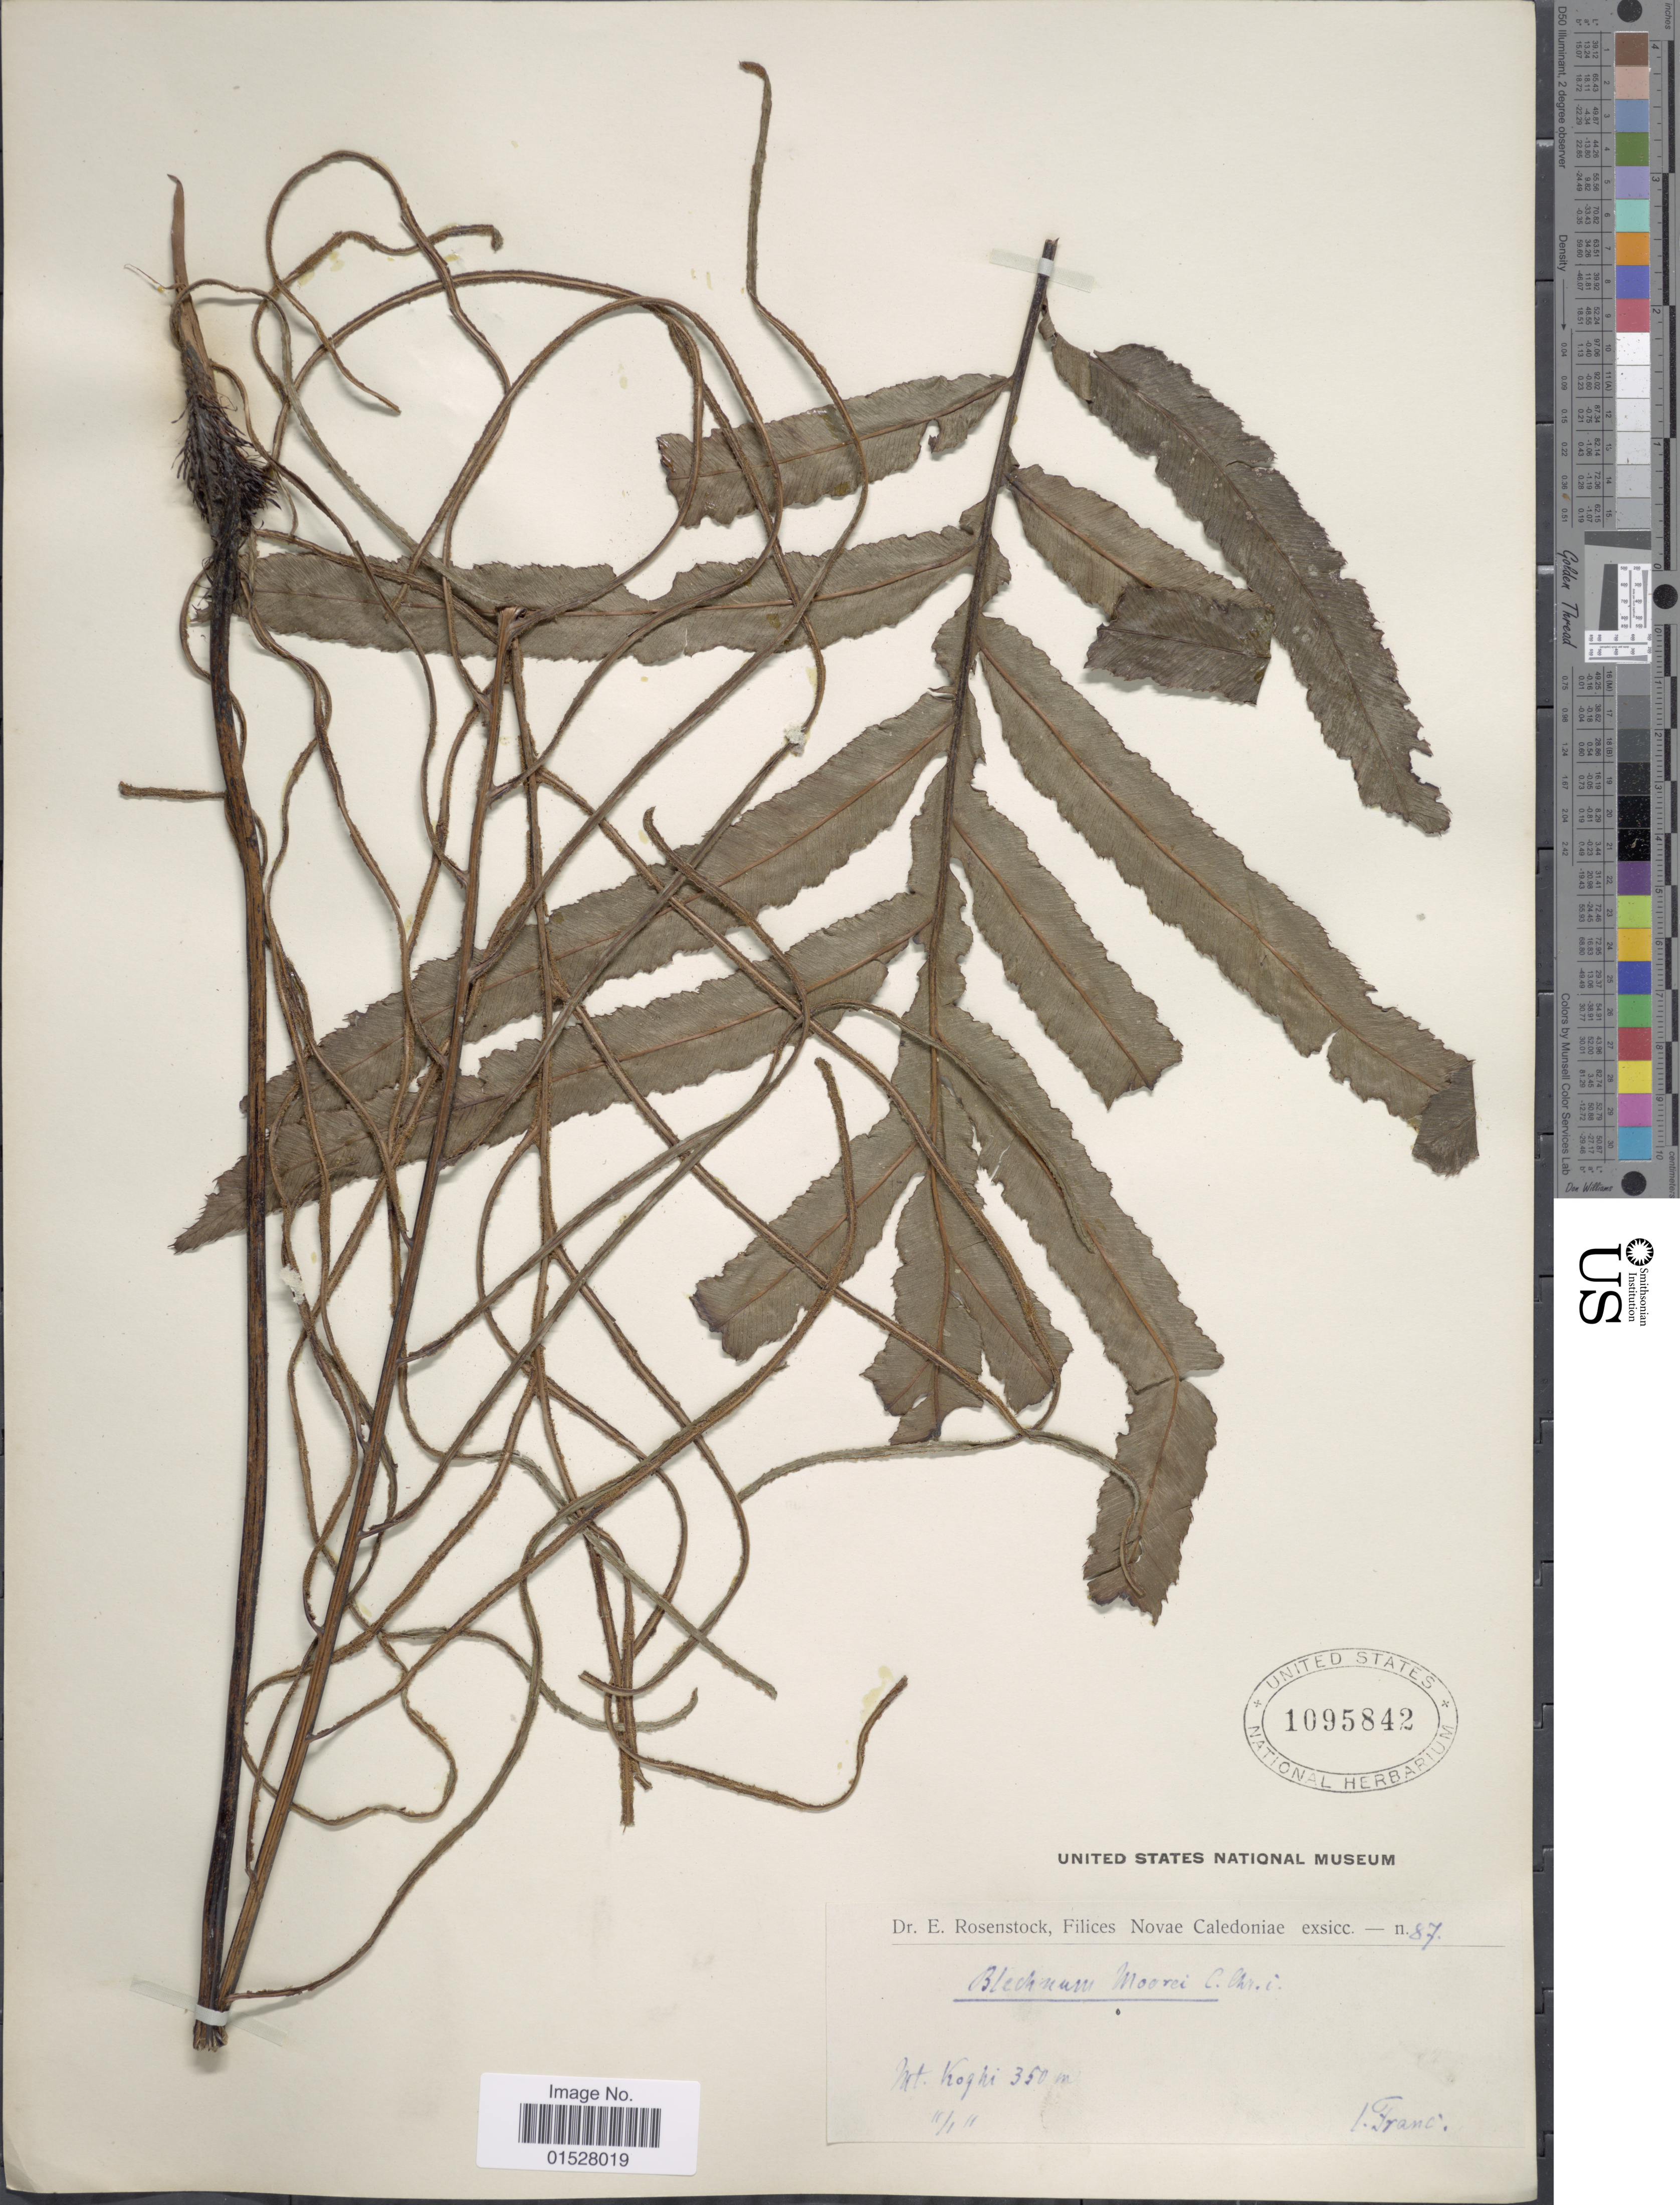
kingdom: Plantae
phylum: Tracheophyta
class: Polypodiopsida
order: Polypodiales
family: Blechnaceae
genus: Blechnum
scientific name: Blechnum moorei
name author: C. Chr.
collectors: Franc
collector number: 87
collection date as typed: Transcribed d/m/y: 11/1/11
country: New Caledonia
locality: Mt. Koghi.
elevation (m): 350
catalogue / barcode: US 1095842